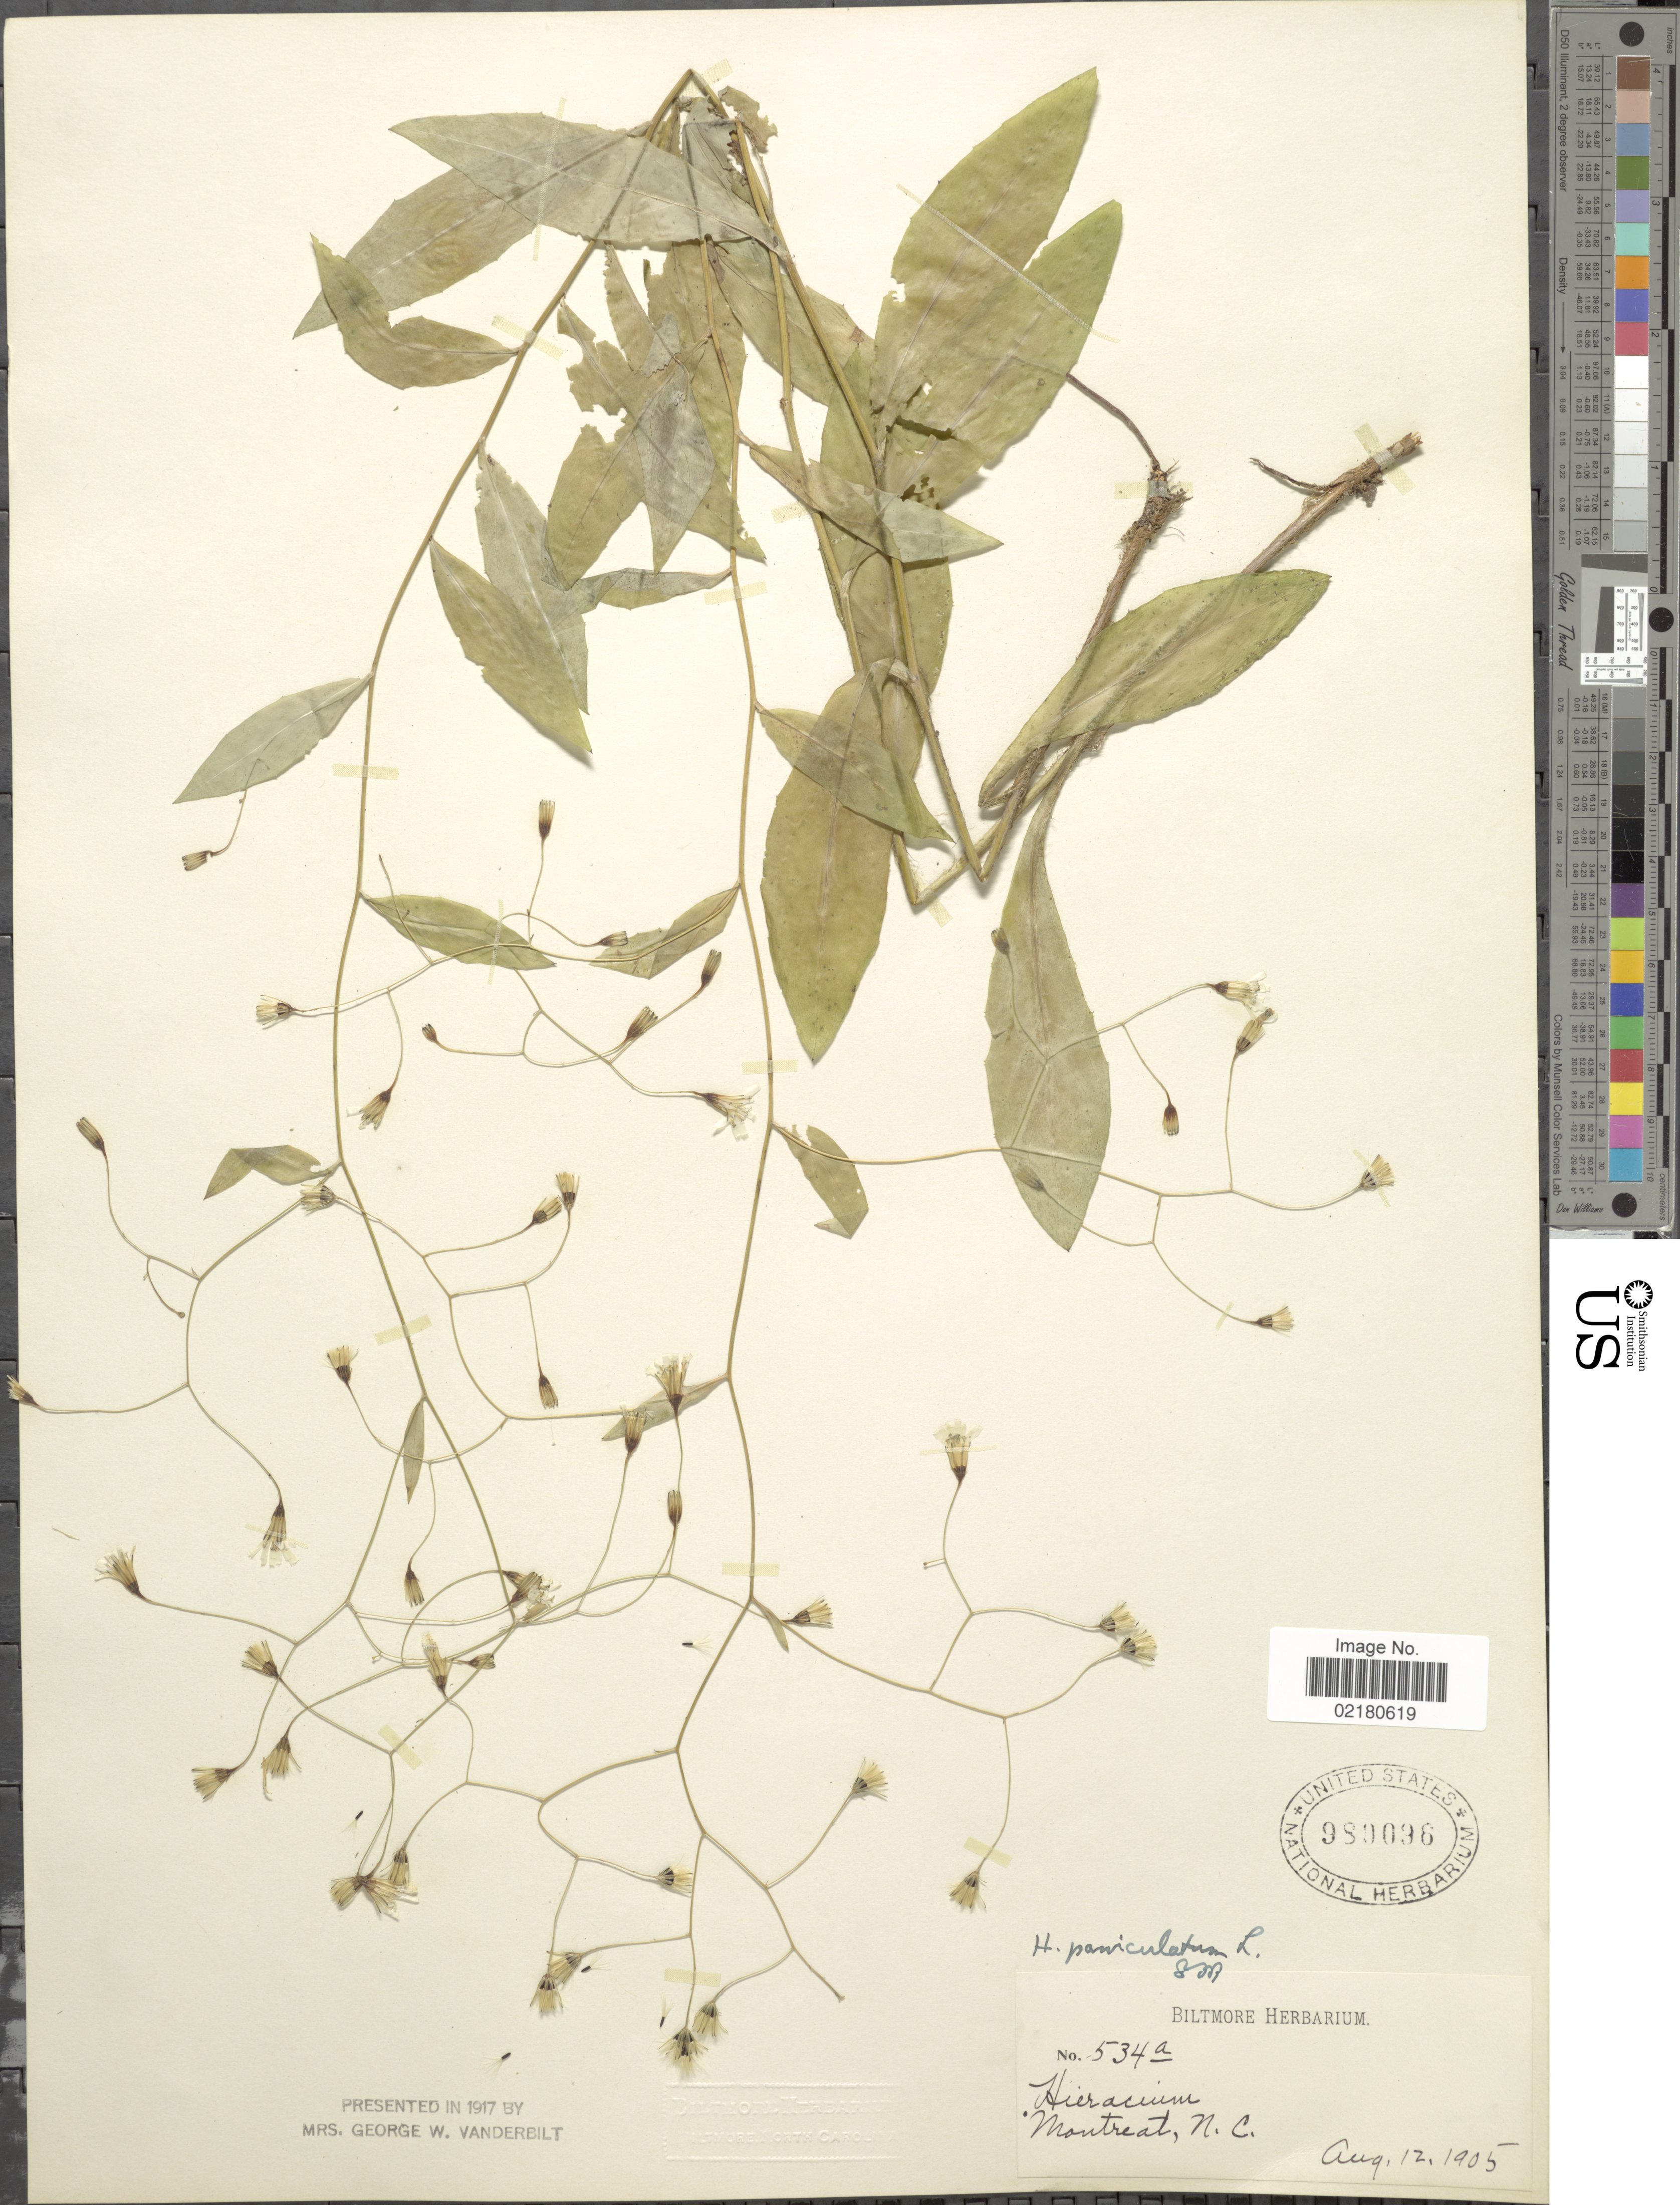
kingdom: Plantae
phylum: Tracheophyta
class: Magnoliopsida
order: Asterales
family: Asteraceae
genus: Hieracium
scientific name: Hieracium paniculatum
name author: L.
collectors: ex herb. Biltmore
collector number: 534a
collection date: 1905-08-12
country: United States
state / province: North Carolina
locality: Montreat, NC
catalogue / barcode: US 980096